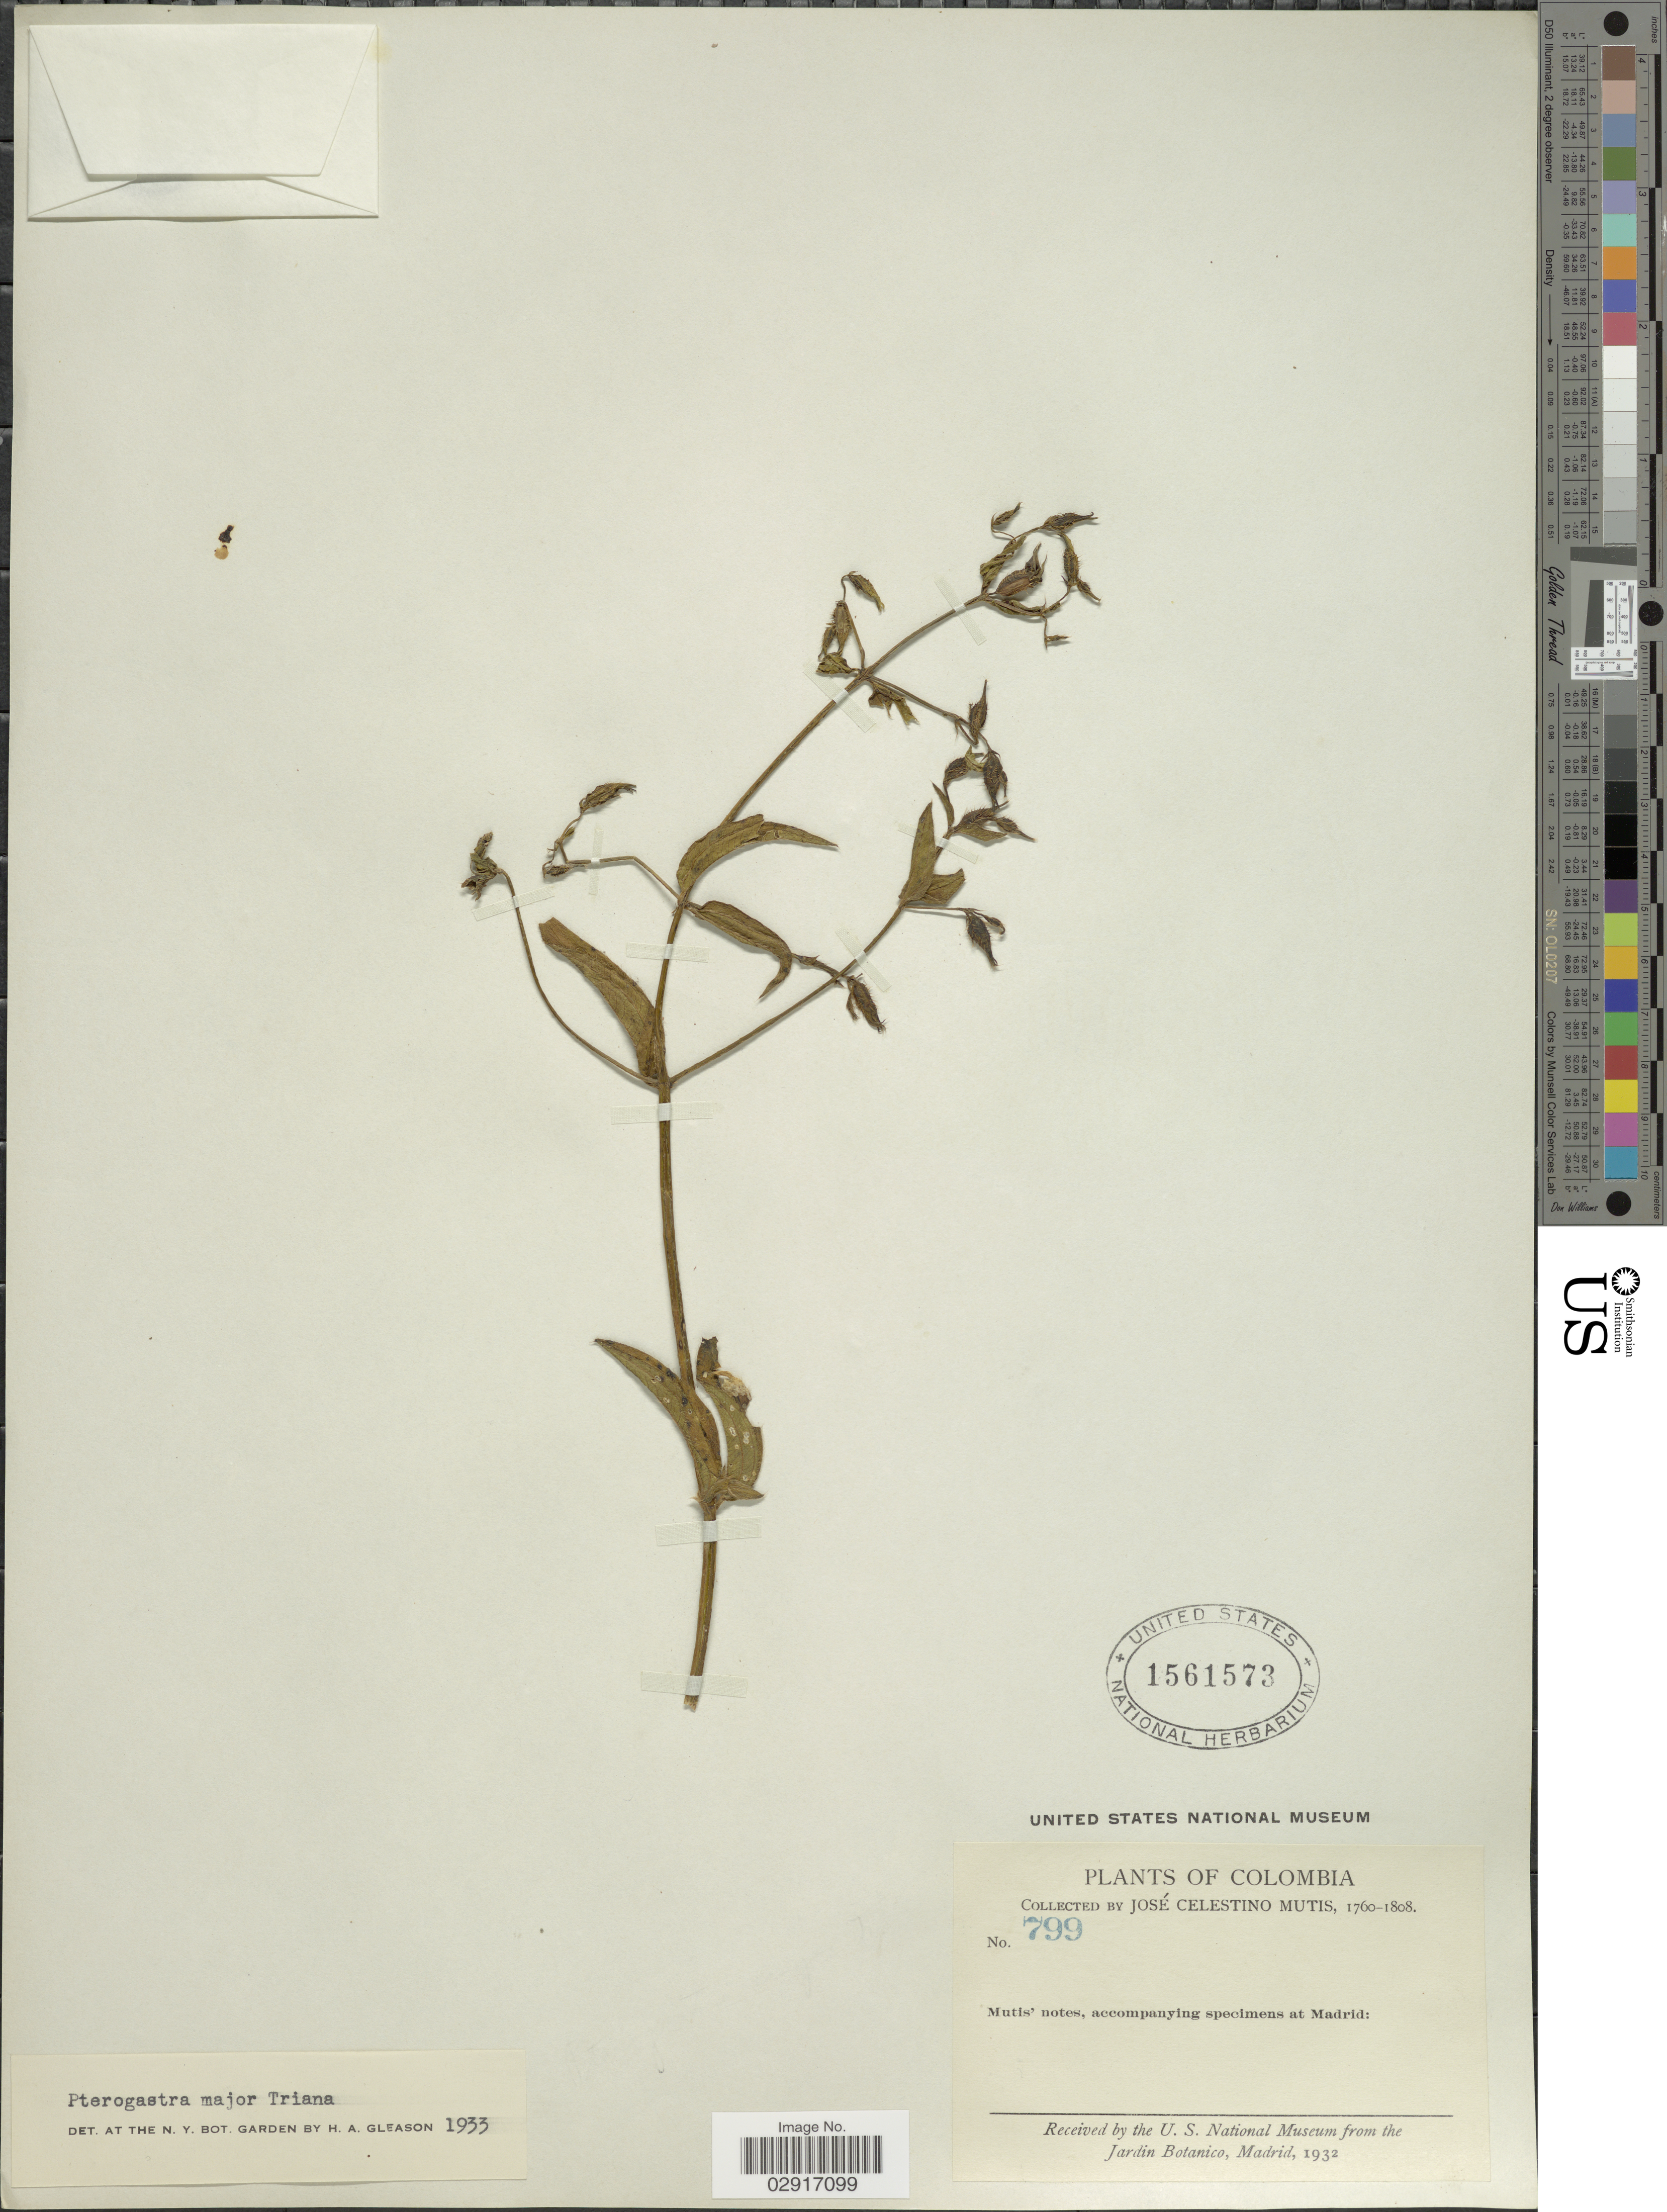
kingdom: Plantae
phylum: Tracheophyta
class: Magnoliopsida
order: Myrtales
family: Melastomataceae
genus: Pterogastra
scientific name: Pterogastra divaricata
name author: (Bonpl.) Naudin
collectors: J. C. B. Mutis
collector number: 799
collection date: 1760/1808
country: Colombia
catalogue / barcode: US 1561573